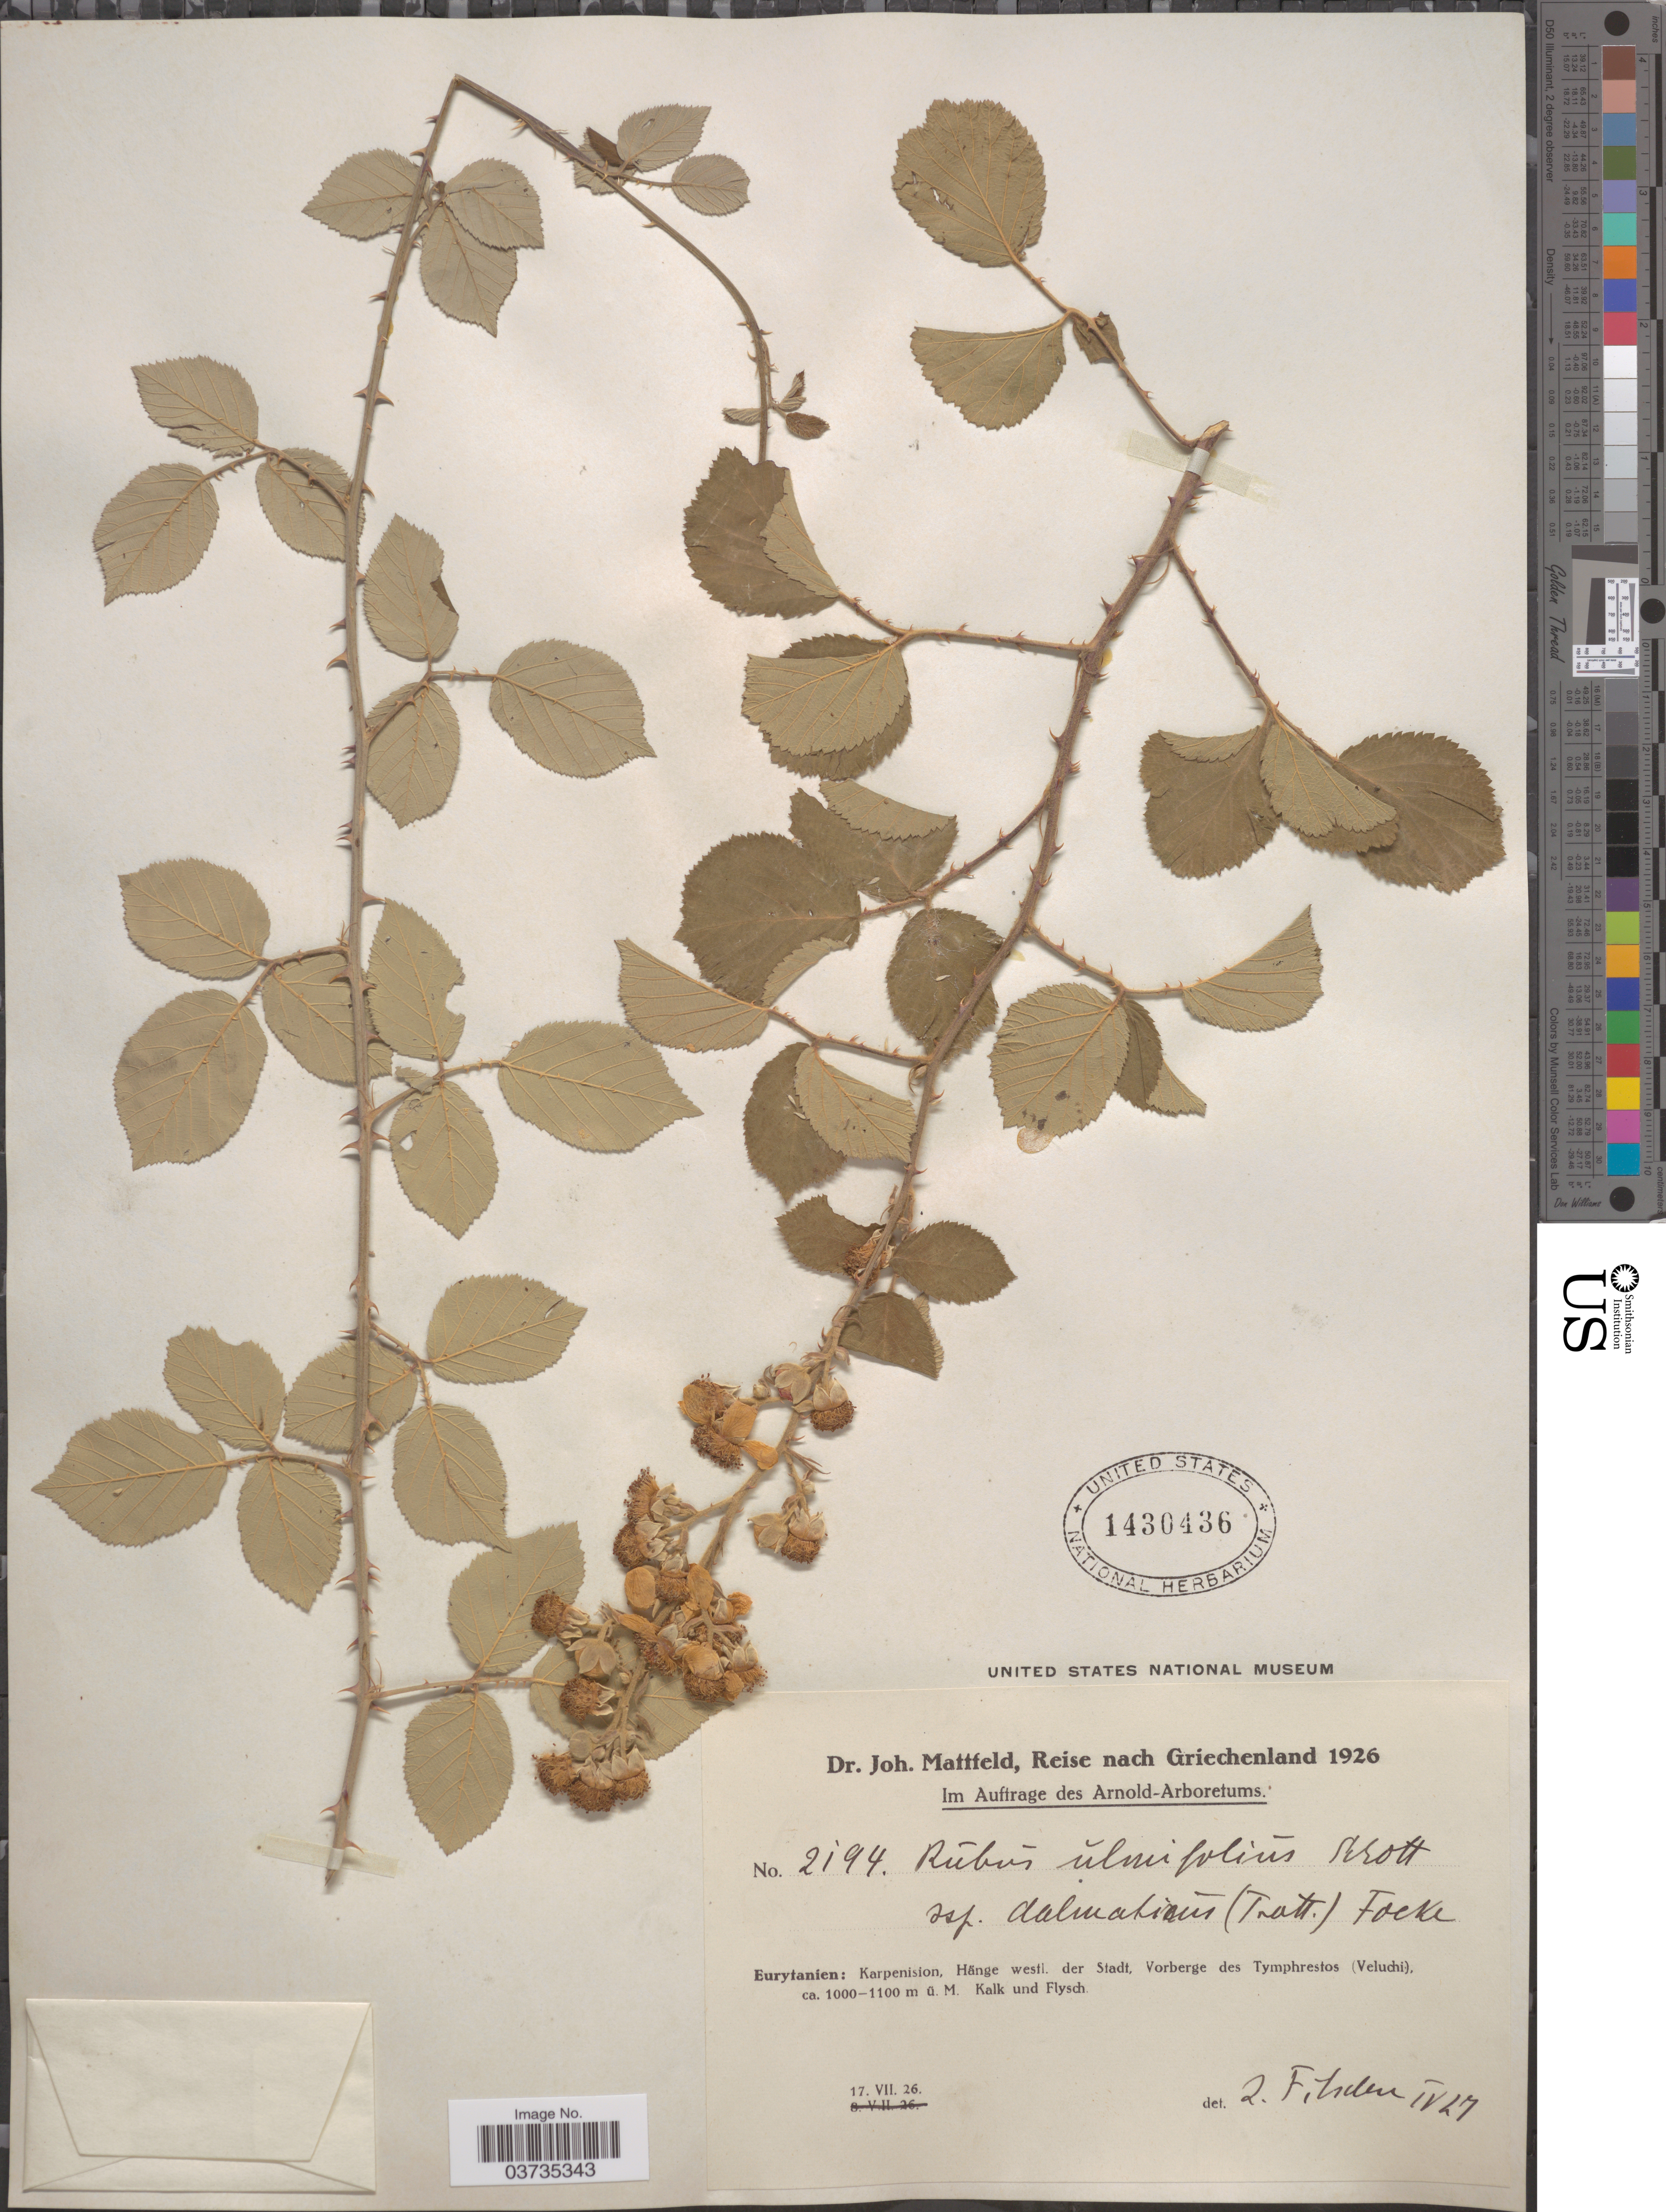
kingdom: Plantae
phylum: Tracheophyta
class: Magnoliopsida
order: Rosales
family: Rosaceae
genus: Rubus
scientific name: Rubus ulmifolius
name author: Schott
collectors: J. Mattfeld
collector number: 2194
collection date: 1926-07-17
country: Greece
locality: Griechenland. Eurytanien: Karpenision, Hänge westl. der Stadt, Vorberge des Tymphrestos (Veluchi).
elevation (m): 1000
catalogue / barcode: US 1430436